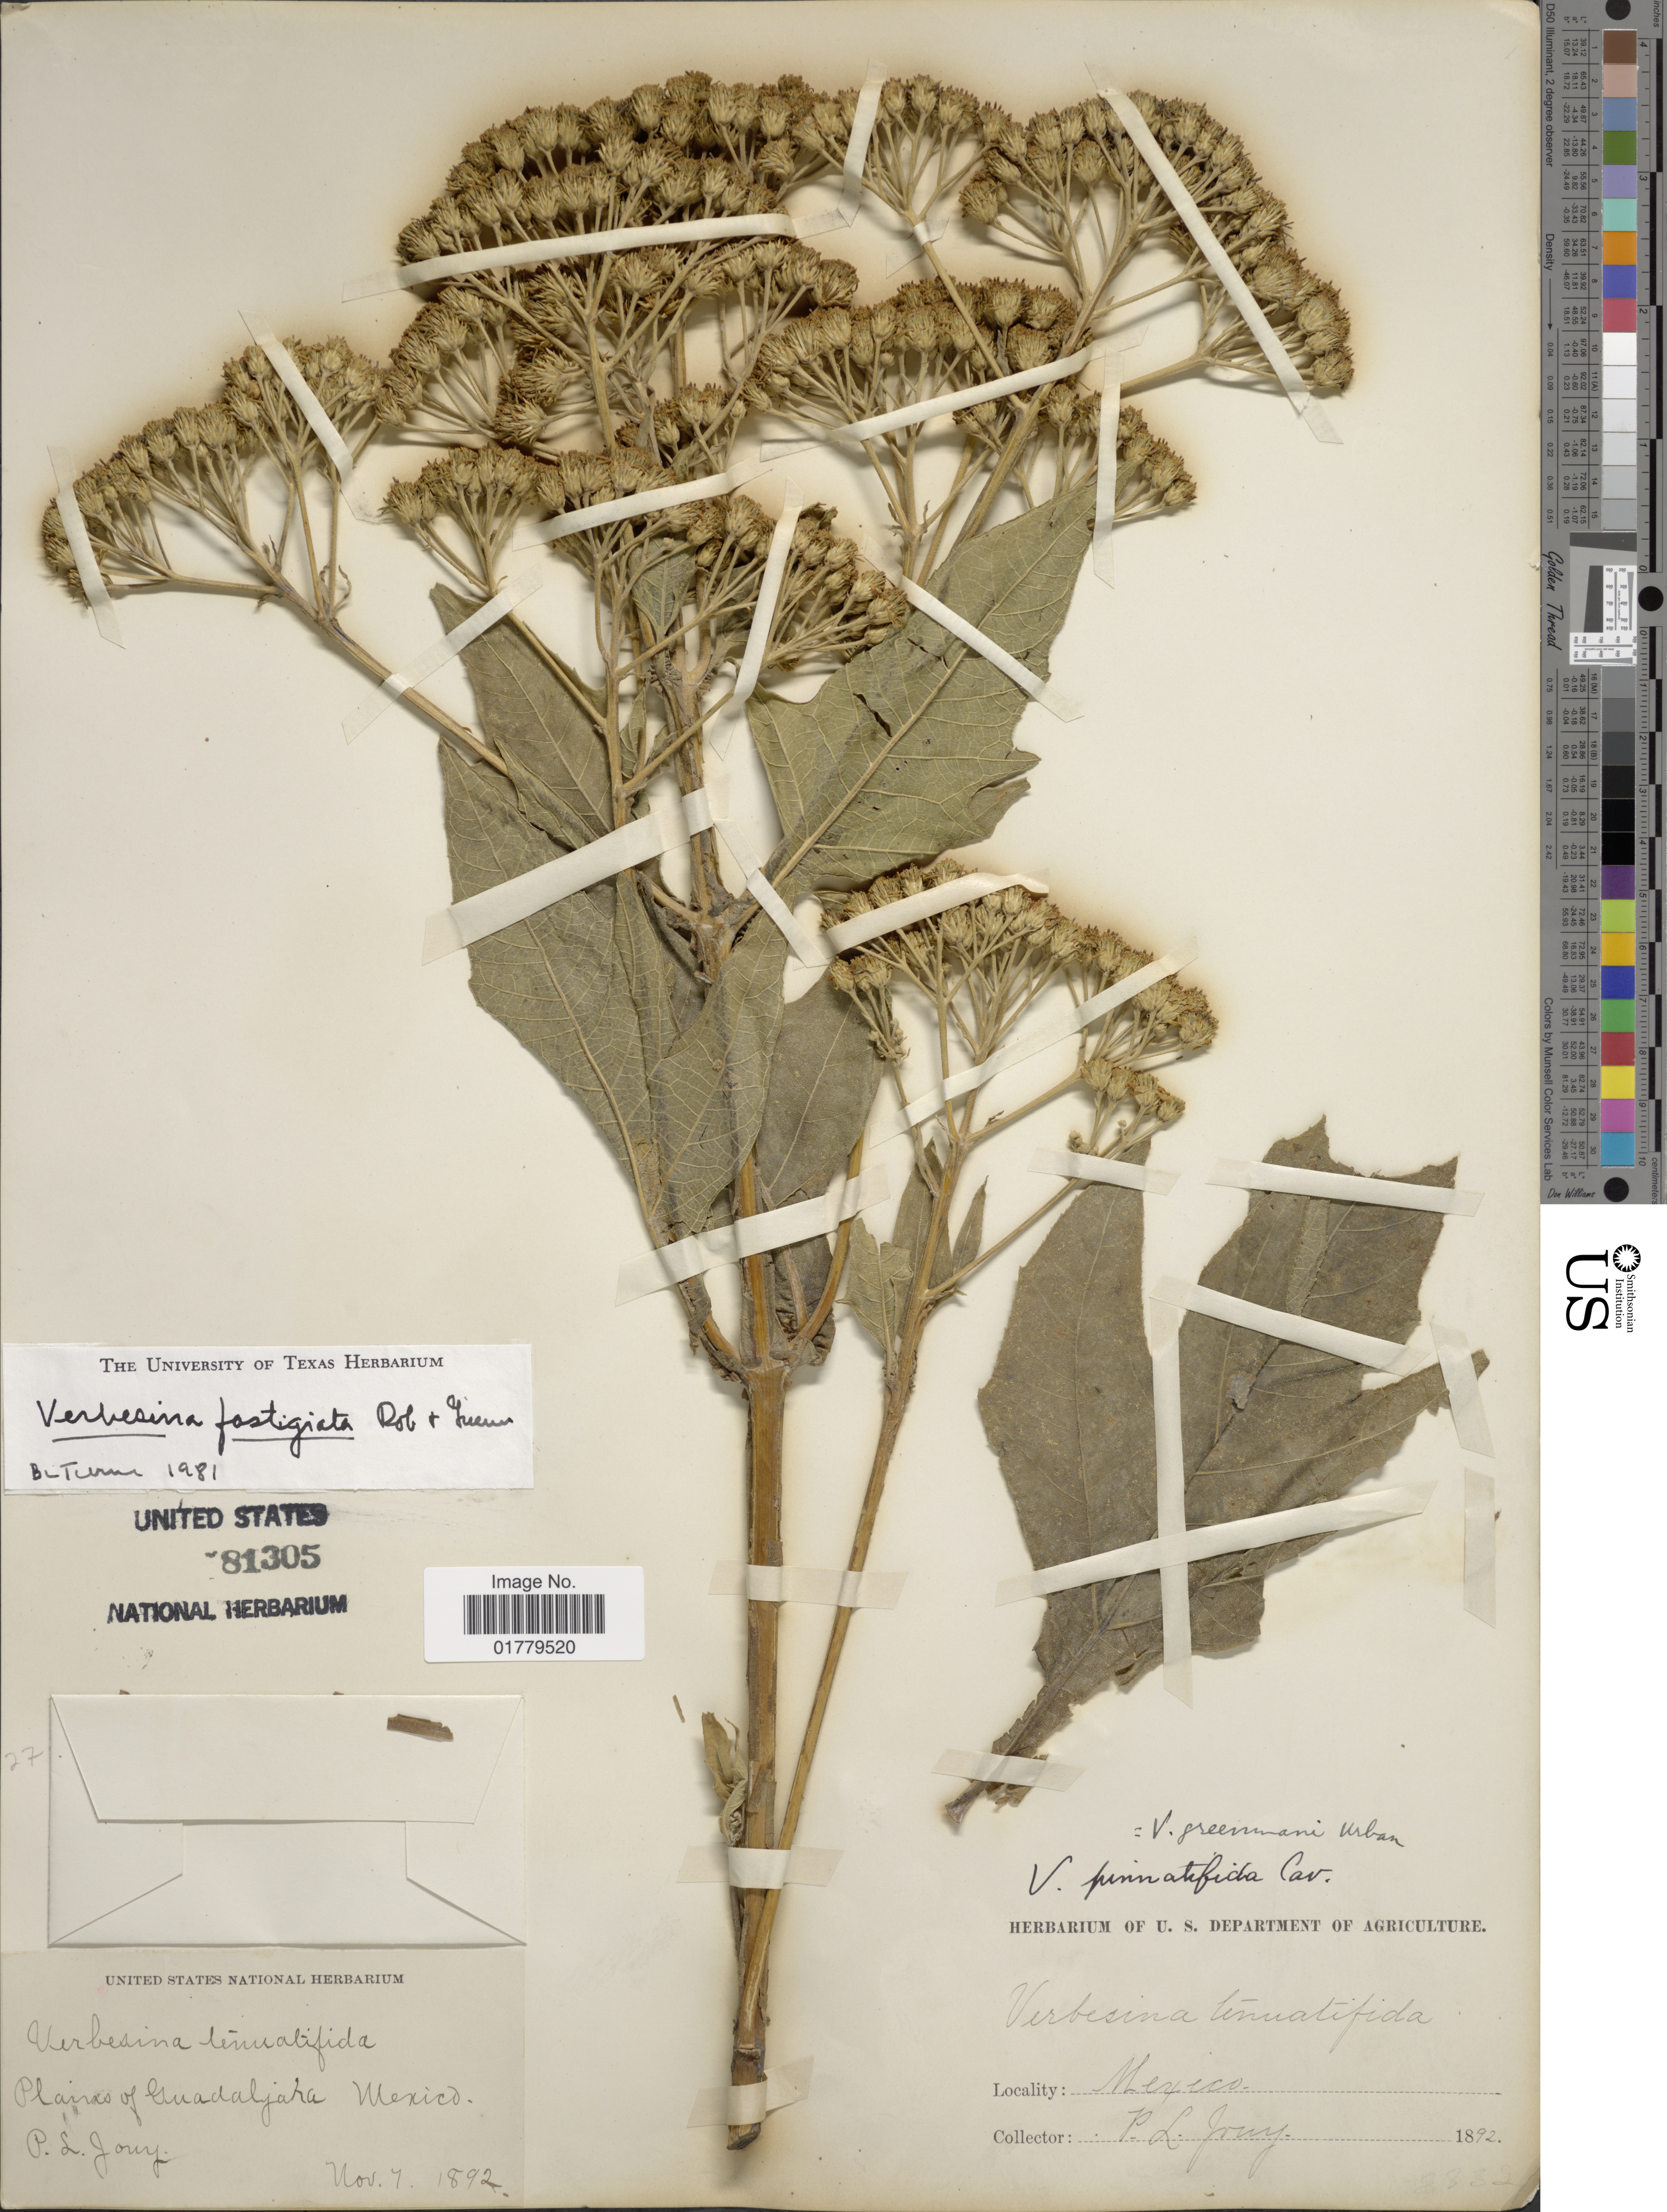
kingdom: Plantae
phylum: Tracheophyta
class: Magnoliopsida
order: Asterales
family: Asteraceae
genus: Verbesina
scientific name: Verbesina fastigiata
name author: B.L. Rob. & Greenm.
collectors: P. Jouy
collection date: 1892-11-07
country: Mexico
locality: Plains of Guadalajara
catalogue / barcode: US 81305